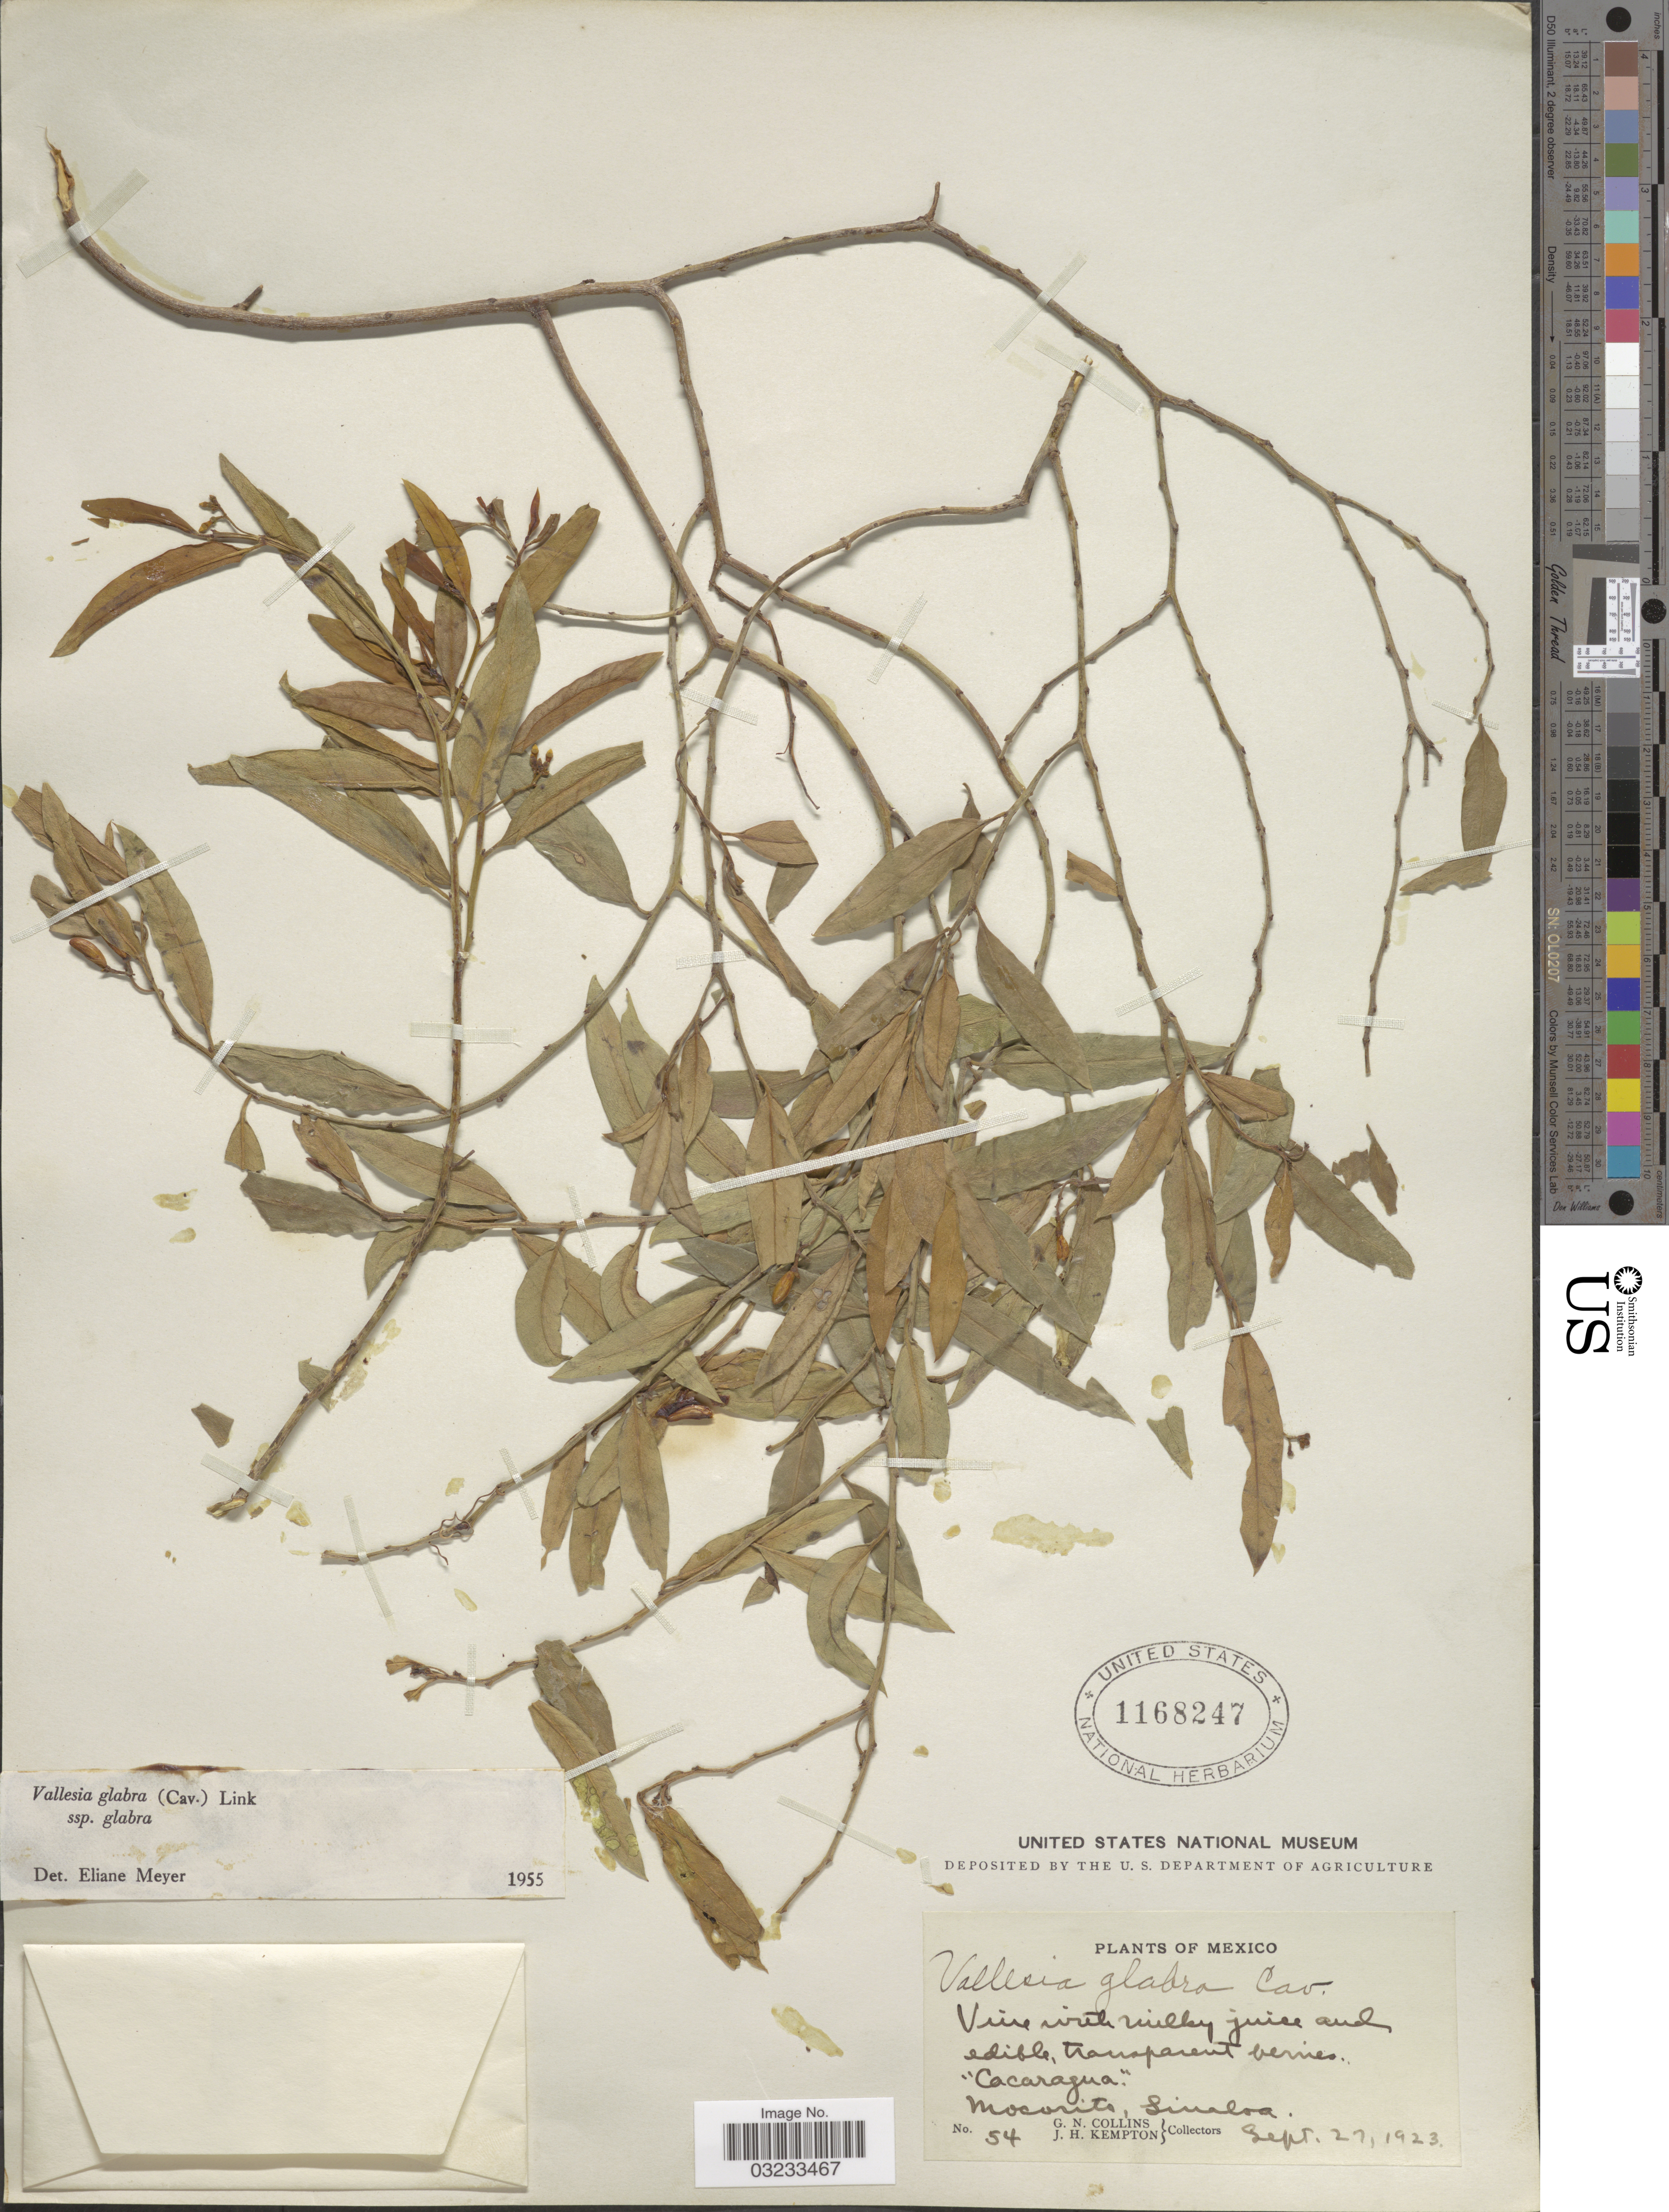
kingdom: Plantae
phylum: Tracheophyta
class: Magnoliopsida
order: Gentianales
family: Apocynaceae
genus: Vallesia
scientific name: Vallesia glabra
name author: (Cav.) Link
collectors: G. Collins & J. H. Kempton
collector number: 54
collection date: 1923-09-27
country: Mexico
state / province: Sinaloa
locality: Mocorito, Sinaloa.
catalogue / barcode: US 1168247